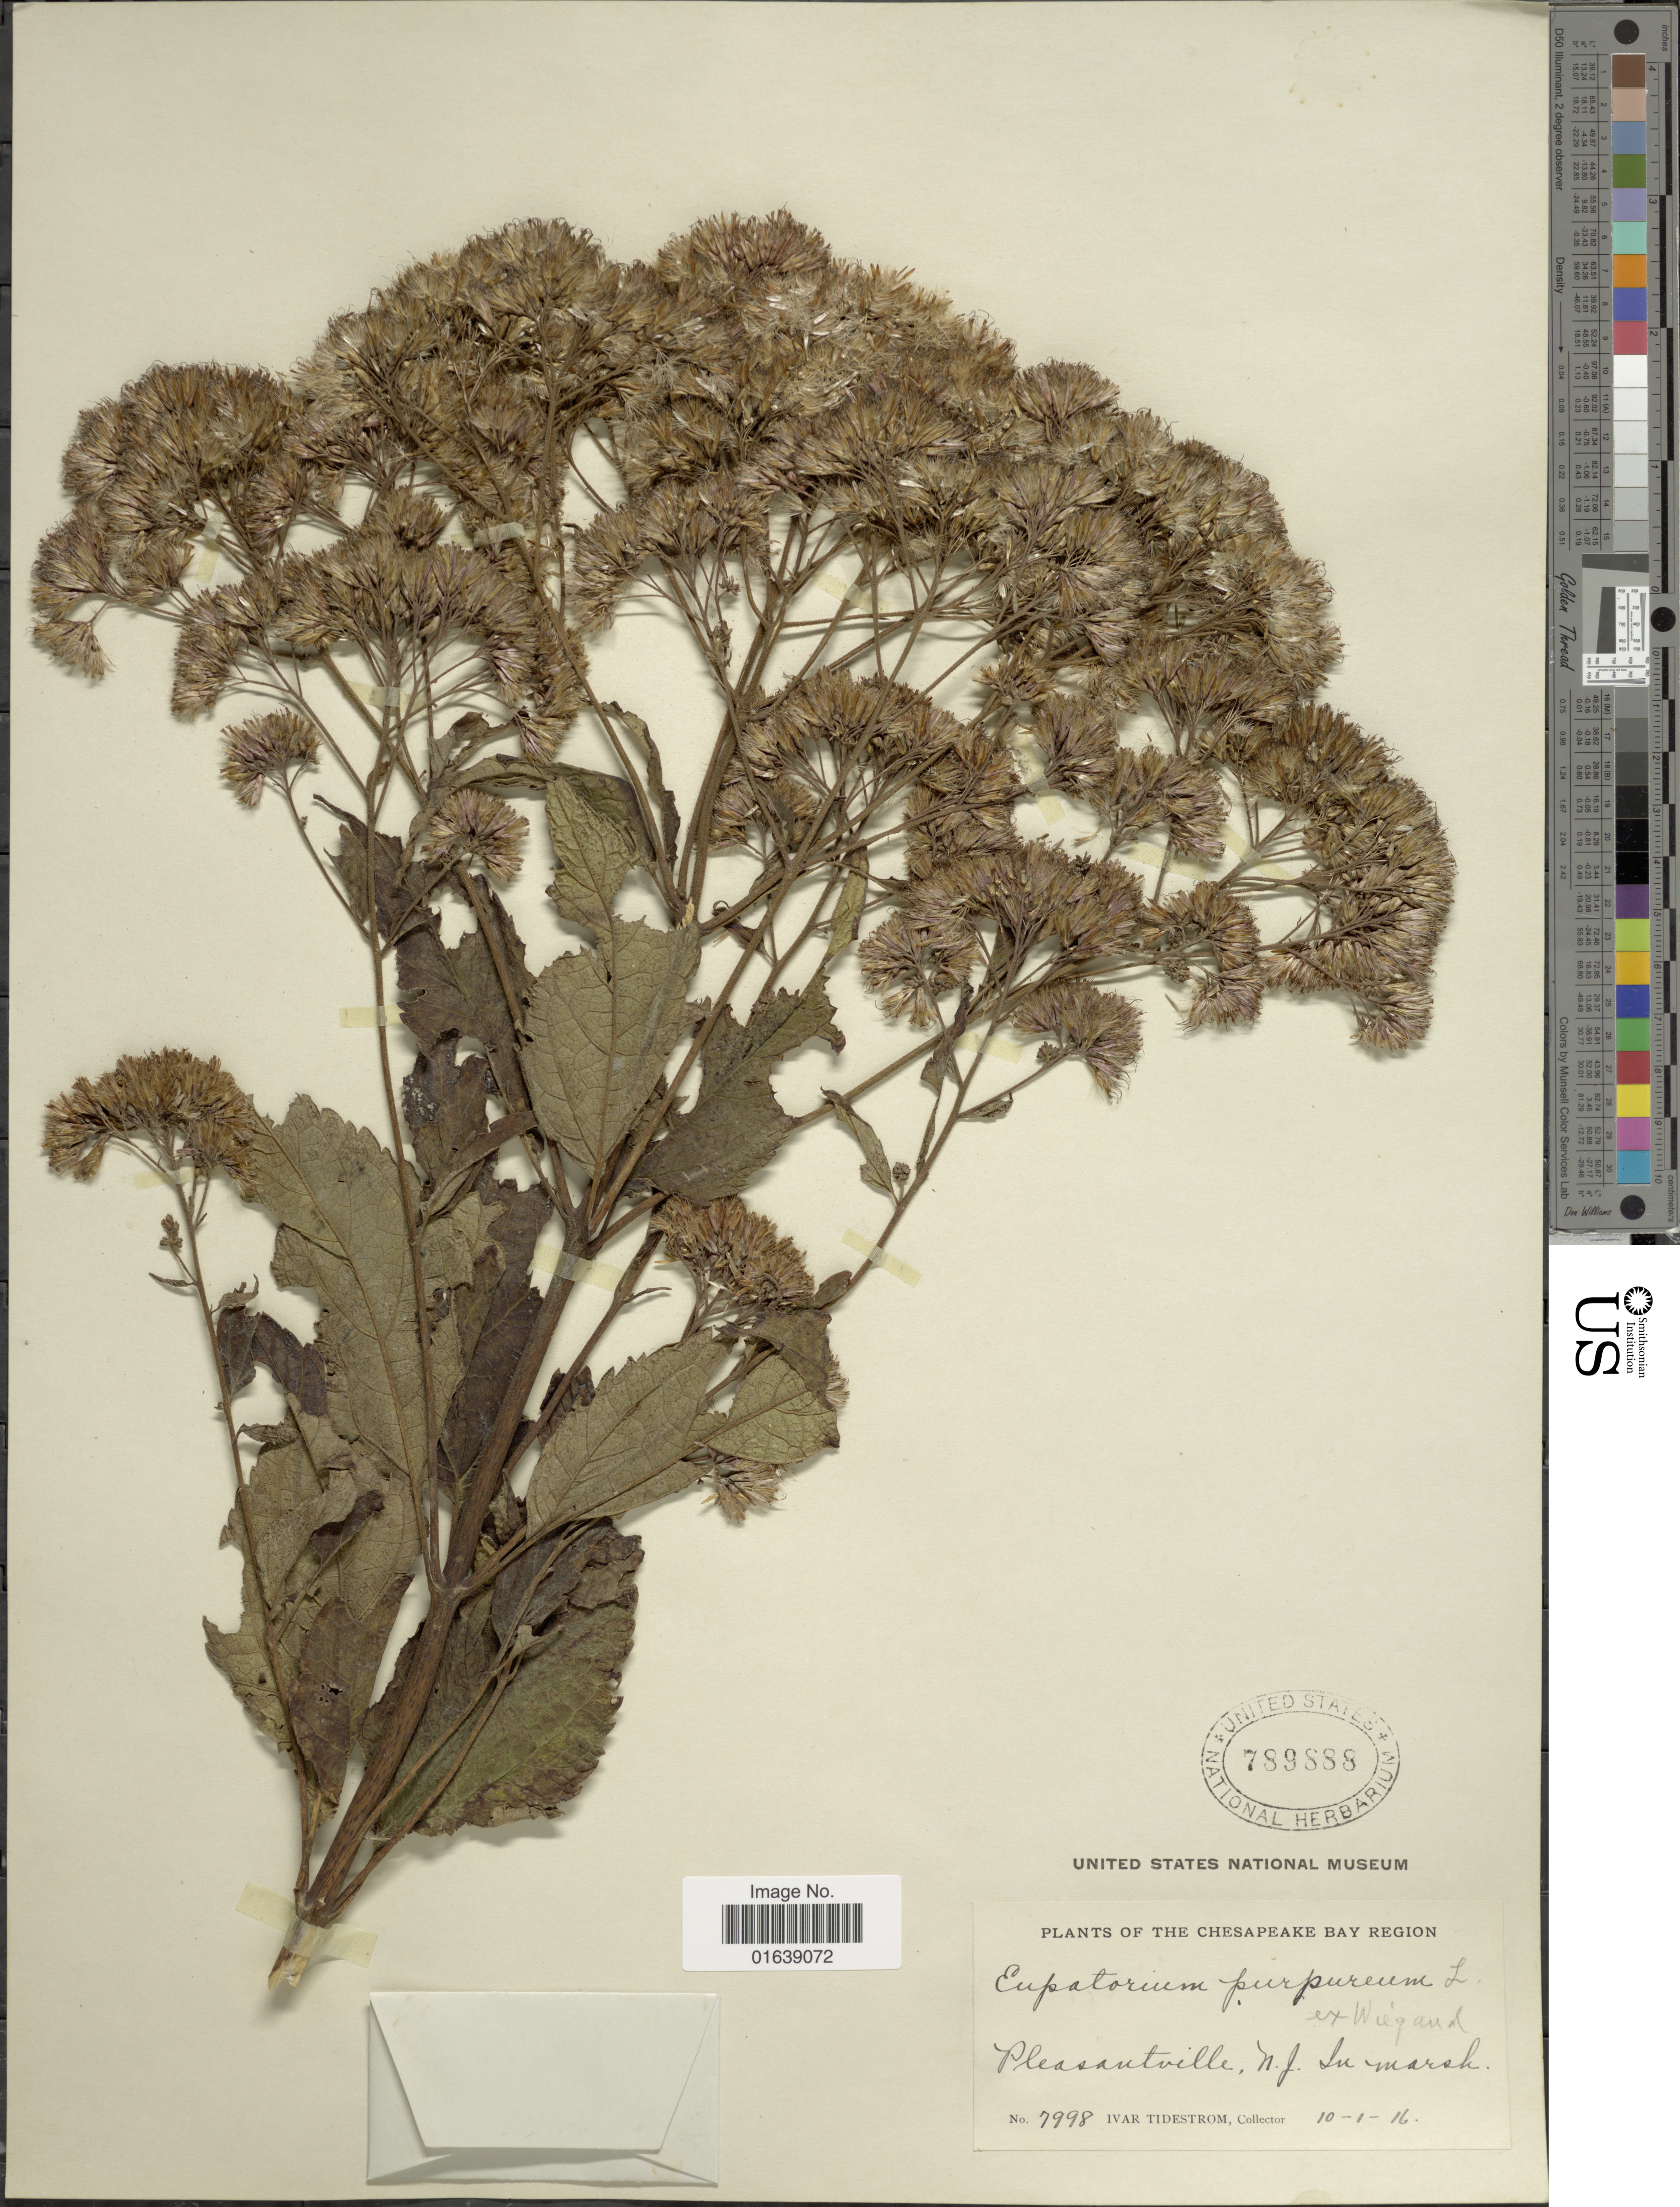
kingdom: Plantae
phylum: Tracheophyta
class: Magnoliopsida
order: Asterales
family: Asteraceae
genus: Eupatorium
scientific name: Eupatorium dubium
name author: Willd. ex Poir.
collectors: I. F. Tidestrom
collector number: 7998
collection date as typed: Transcribed d/m/y: 10/1/16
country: United States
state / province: New Jersey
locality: Pleasantville, in marsh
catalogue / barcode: US 789888